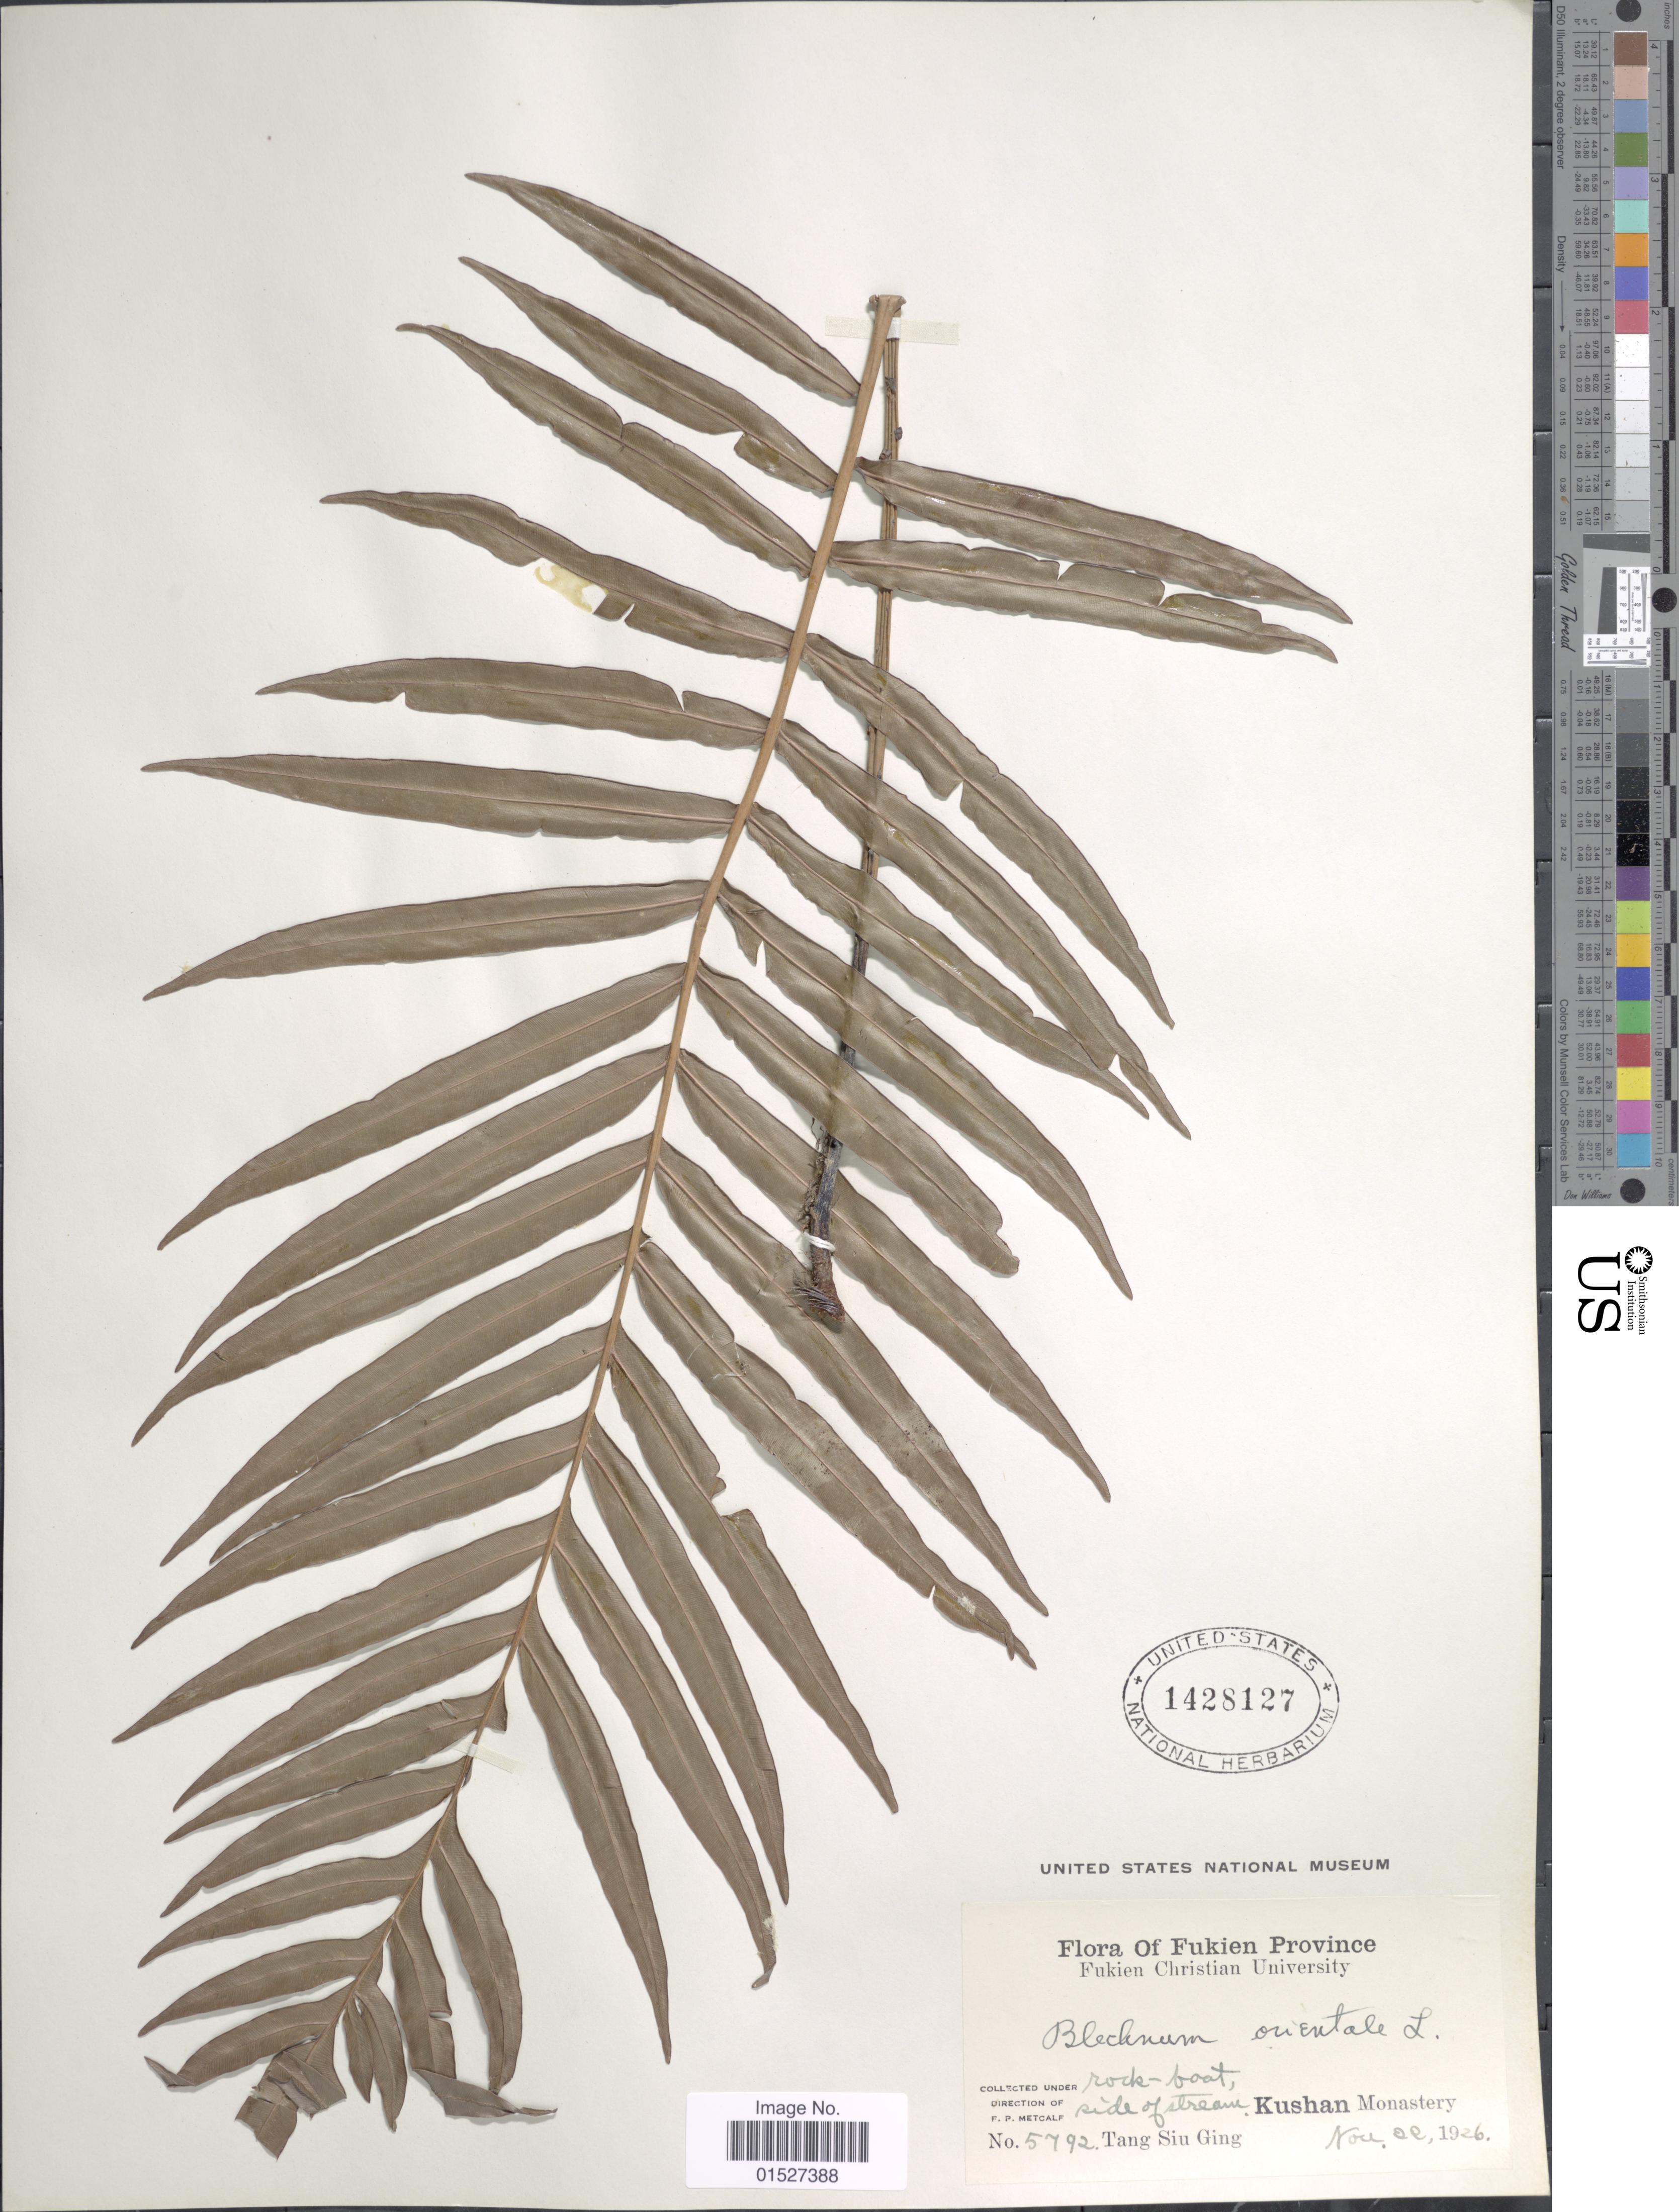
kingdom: Plantae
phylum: Tracheophyta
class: Polypodiopsida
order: Polypodiales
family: Blechnaceae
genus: Blechnum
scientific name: Blechnum orientale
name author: L.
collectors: S. Tang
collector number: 5792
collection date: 1926-11-22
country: China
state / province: Fujian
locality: Fukien Province. Kushan Monastery.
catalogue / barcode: US 1428127